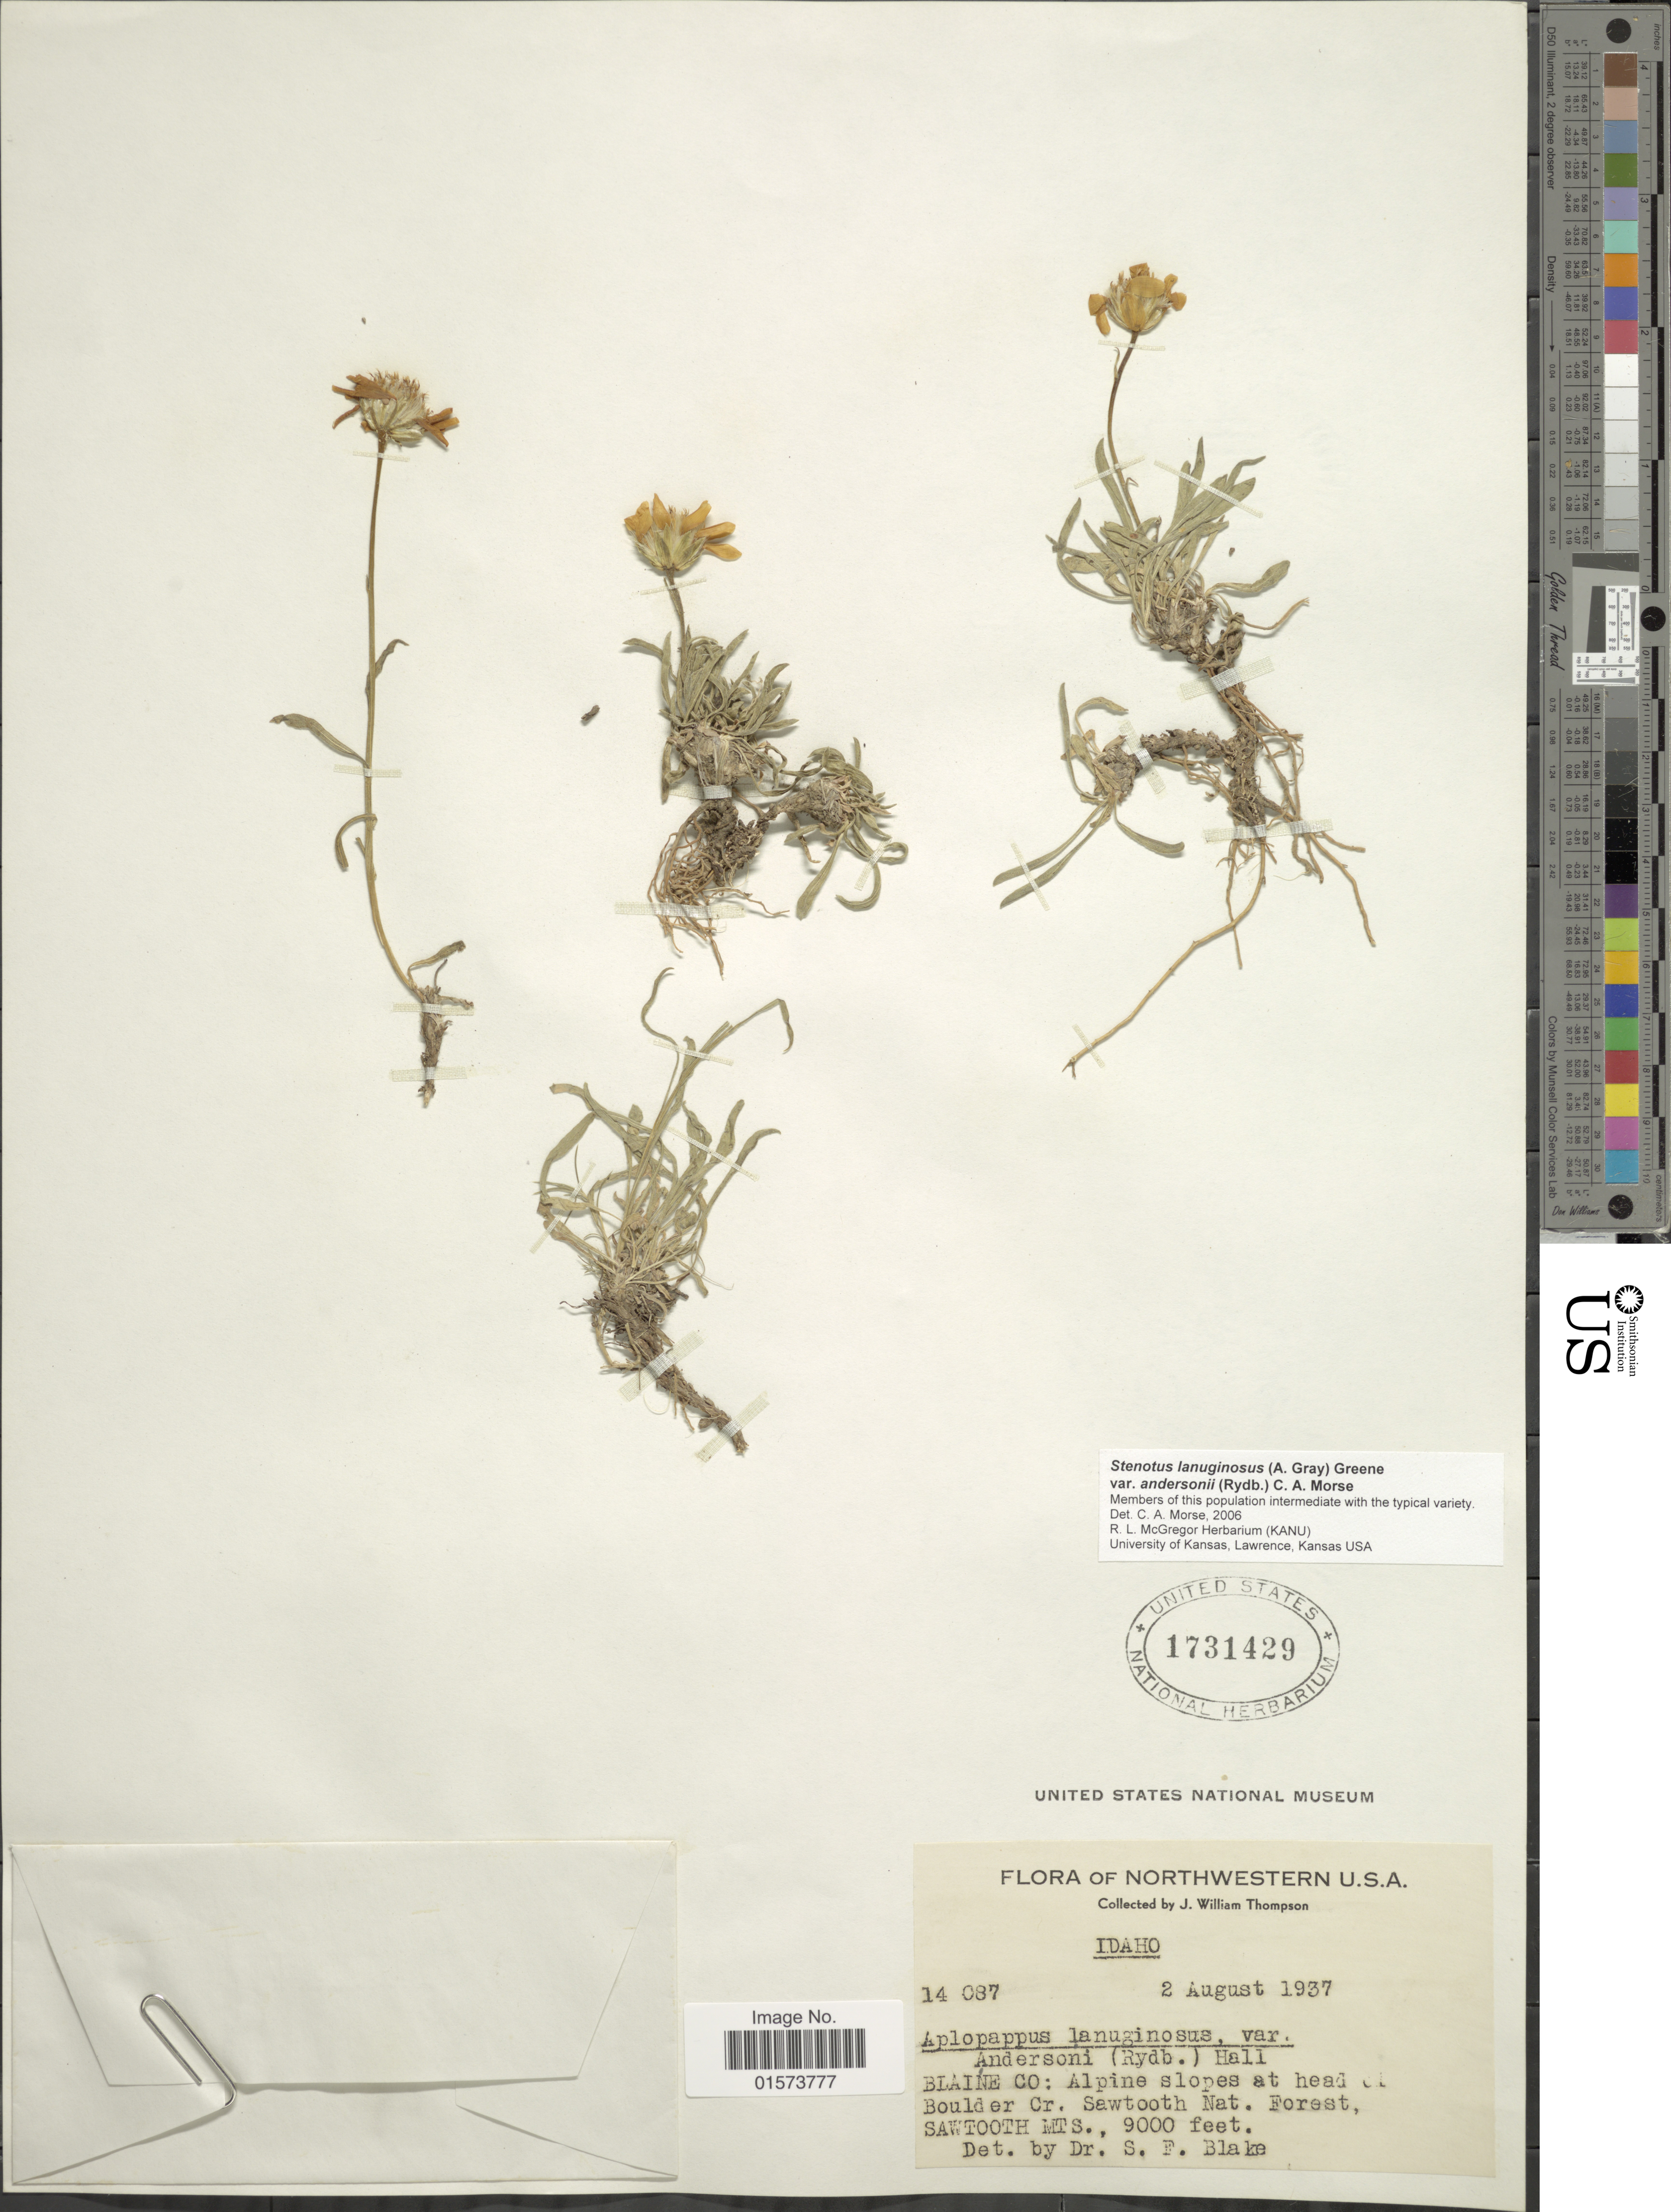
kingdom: Plantae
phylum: Tracheophyta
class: Magnoliopsida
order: Asterales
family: Asteraceae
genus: Stenotus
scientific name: Stenotus lanuginosus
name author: (A. Gray) Greene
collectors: J. W. Thompson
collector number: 14087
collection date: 1937-08-02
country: United States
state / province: Idaho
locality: Northwestern U.S.A., Blane Co.: Alpine slopes at head of Boulder Cr. Sawtooth Nat. Forest, Sawtooth Mts.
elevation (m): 2743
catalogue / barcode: US 1731429